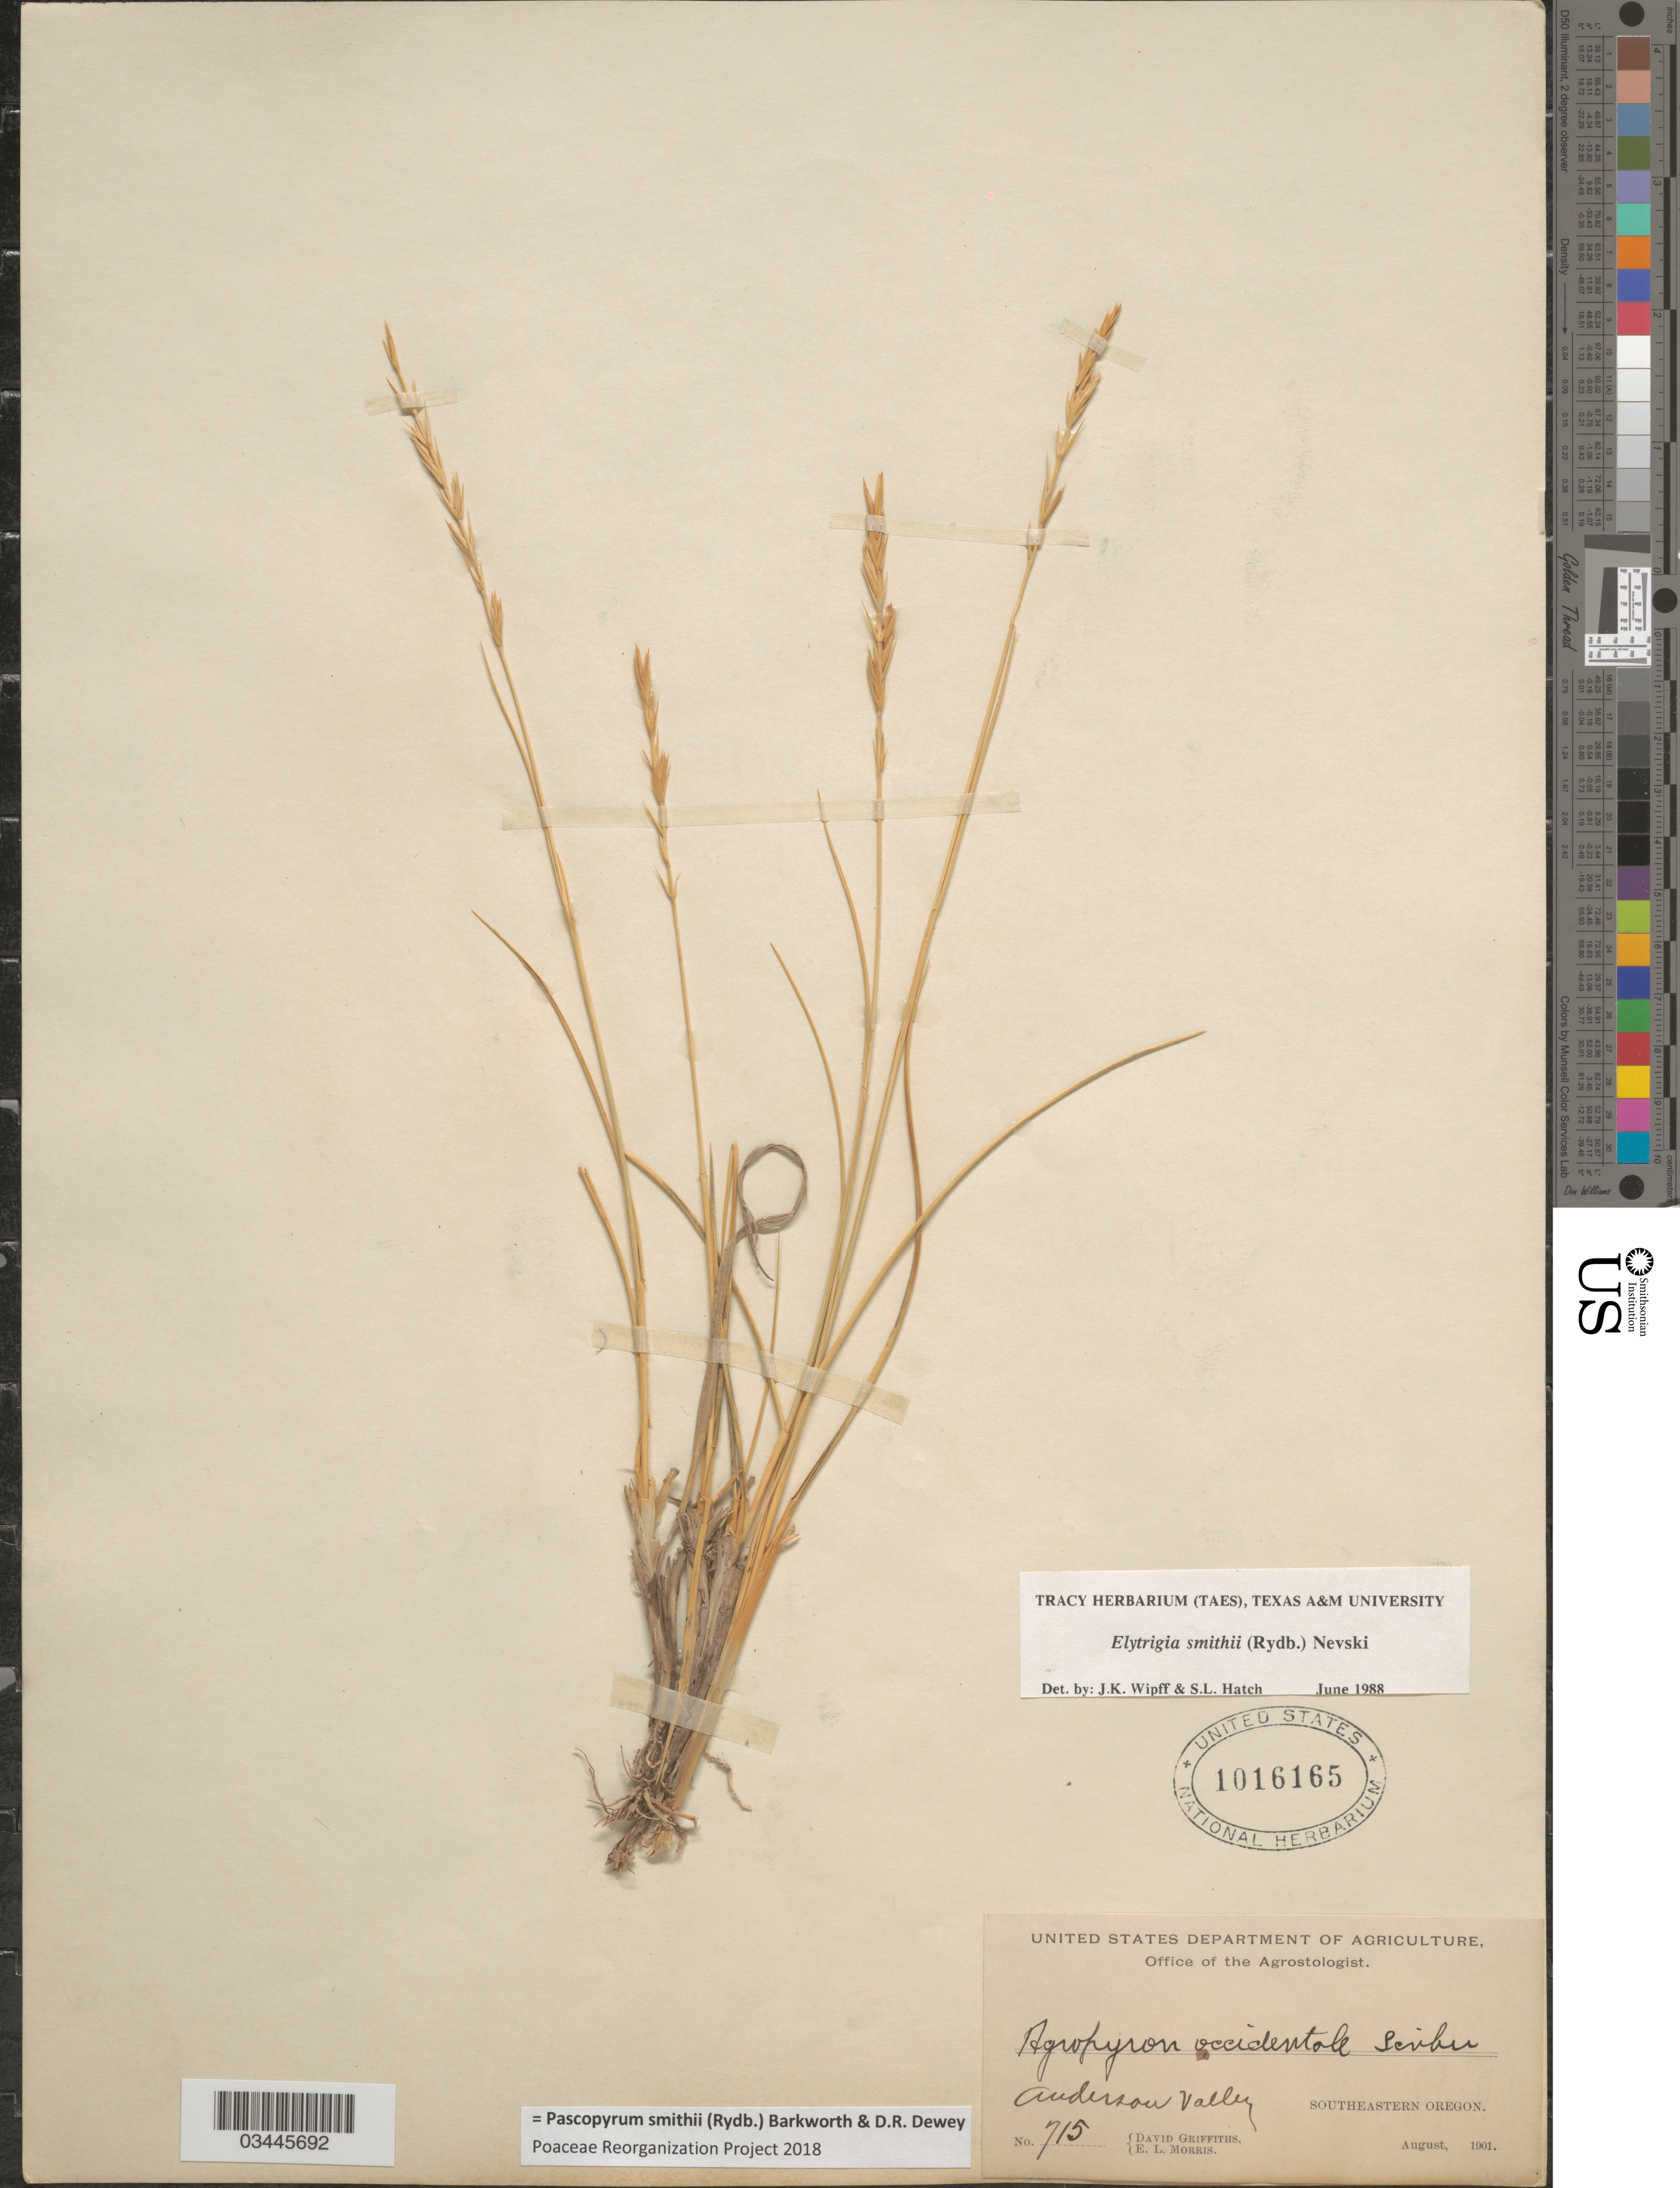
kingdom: Plantae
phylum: Tracheophyta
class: Liliopsida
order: Poales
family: Poaceae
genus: Pascopyrum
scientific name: Pascopyrum smithii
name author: (Rydb.) Barkworth & Dewey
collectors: D. Griffiths & E. Morris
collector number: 715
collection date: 1901-08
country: United States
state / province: Oregon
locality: Anderson Valley, Southeastern Oregon.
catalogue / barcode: US 1016165